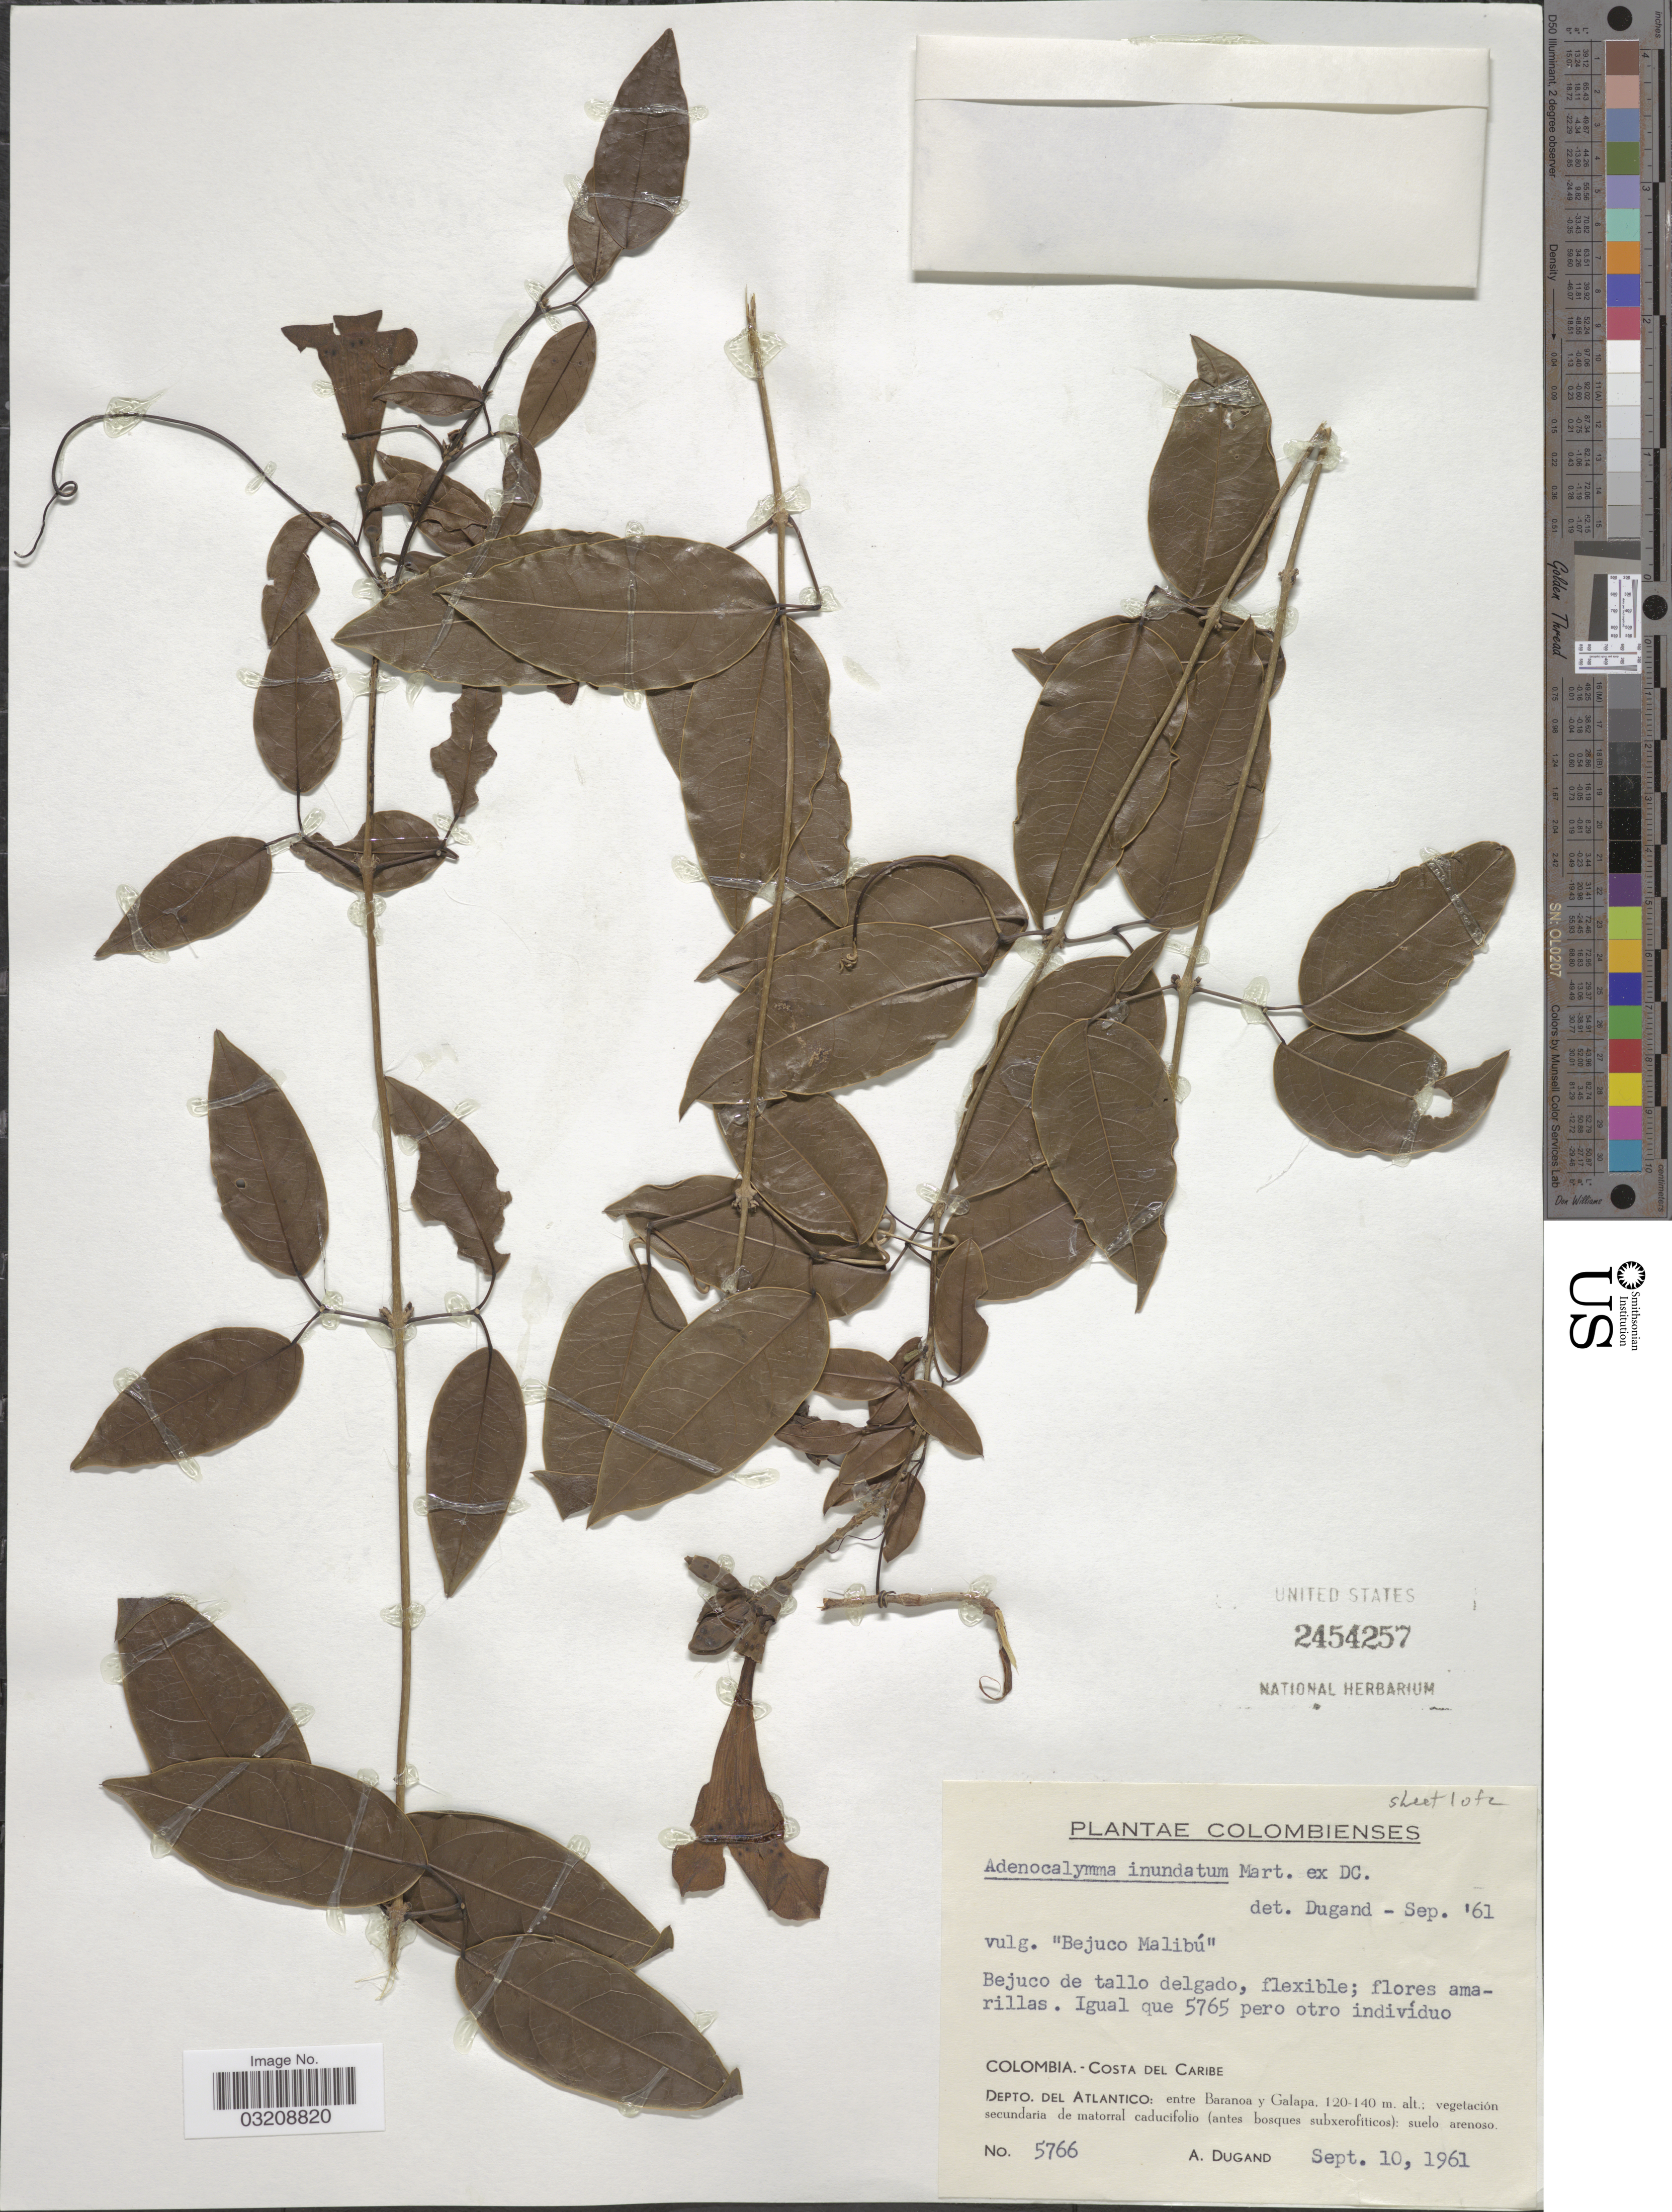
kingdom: Plantae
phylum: Tracheophyta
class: Magnoliopsida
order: Lamiales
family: Bignoniaceae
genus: Adenocalymma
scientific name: Adenocalymma inundatum var. inundatum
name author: Mart. ex DC.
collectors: A. Dugand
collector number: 5766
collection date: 1961-09-10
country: Colombia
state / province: Atlántico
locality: Costa del Caribe. Depto. del Atlantico: entre Baranoa y Galapa.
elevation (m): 120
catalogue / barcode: US 2454257